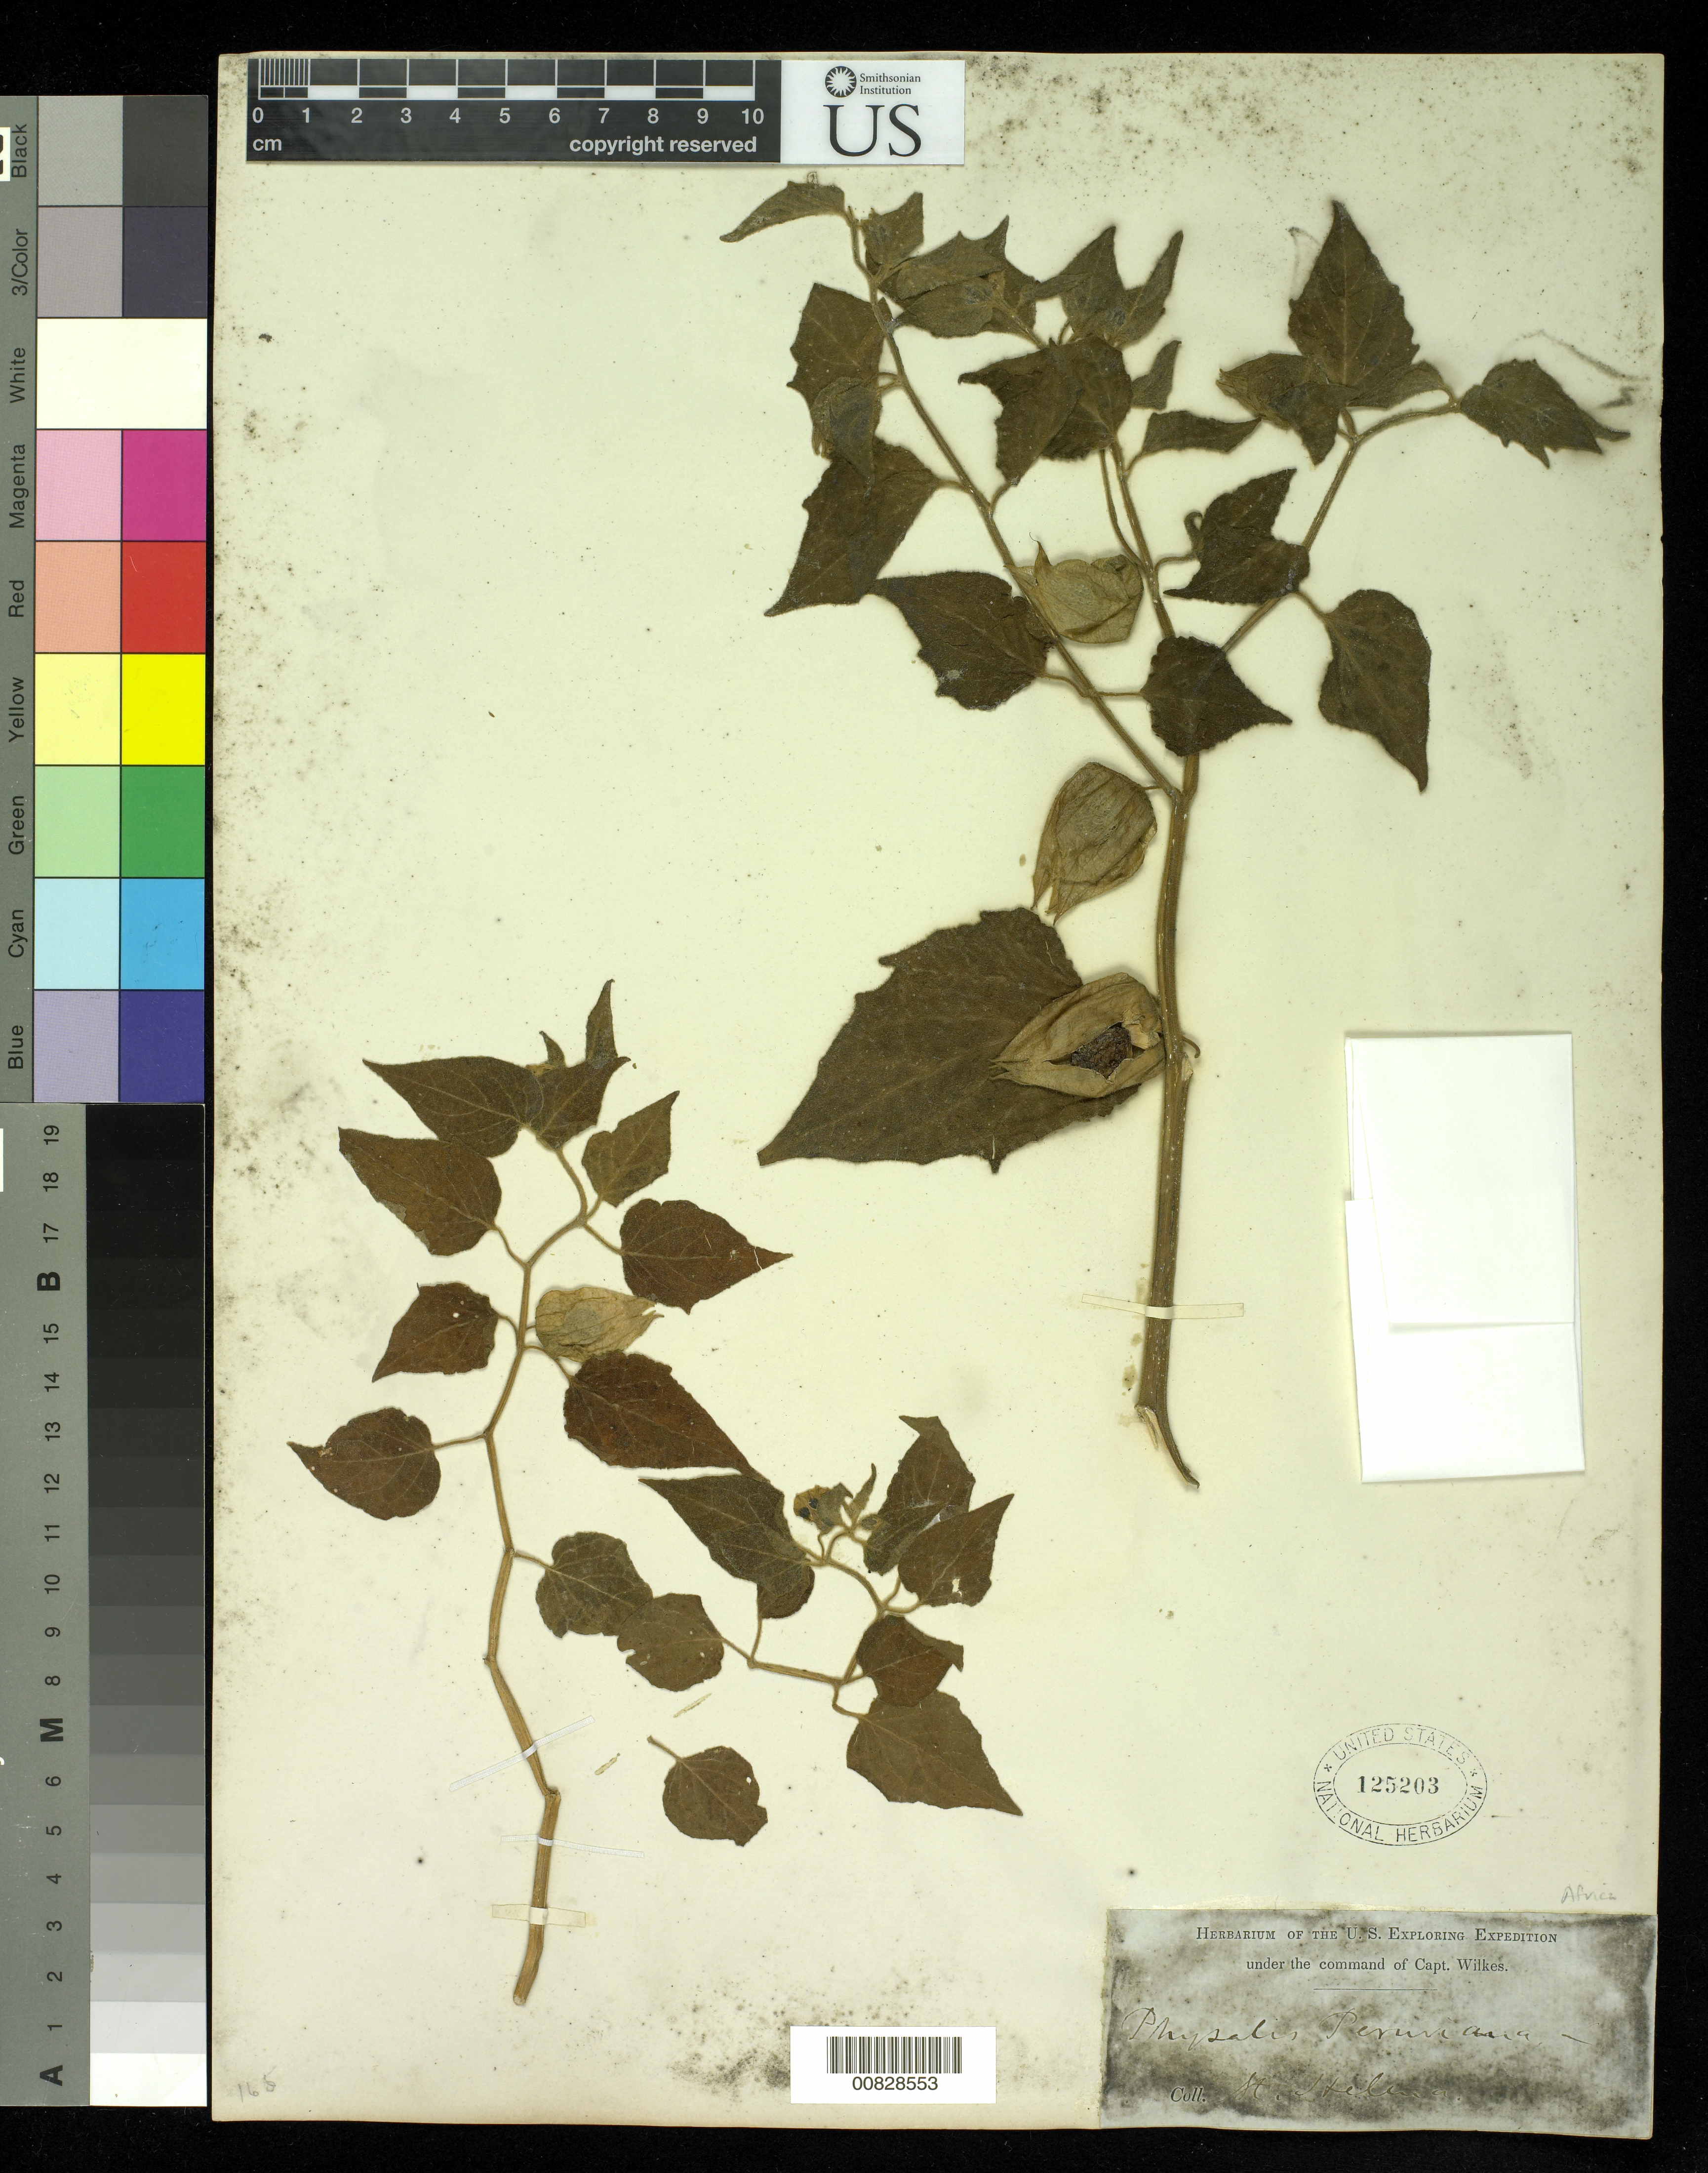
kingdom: Plantae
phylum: Tracheophyta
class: Magnoliopsida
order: Solanales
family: Solanaceae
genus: Physalis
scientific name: Physalis peruviana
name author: L.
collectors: Wilkes Explor. Exped.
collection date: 1838/1842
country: St. Helena Islands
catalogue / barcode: US 125203